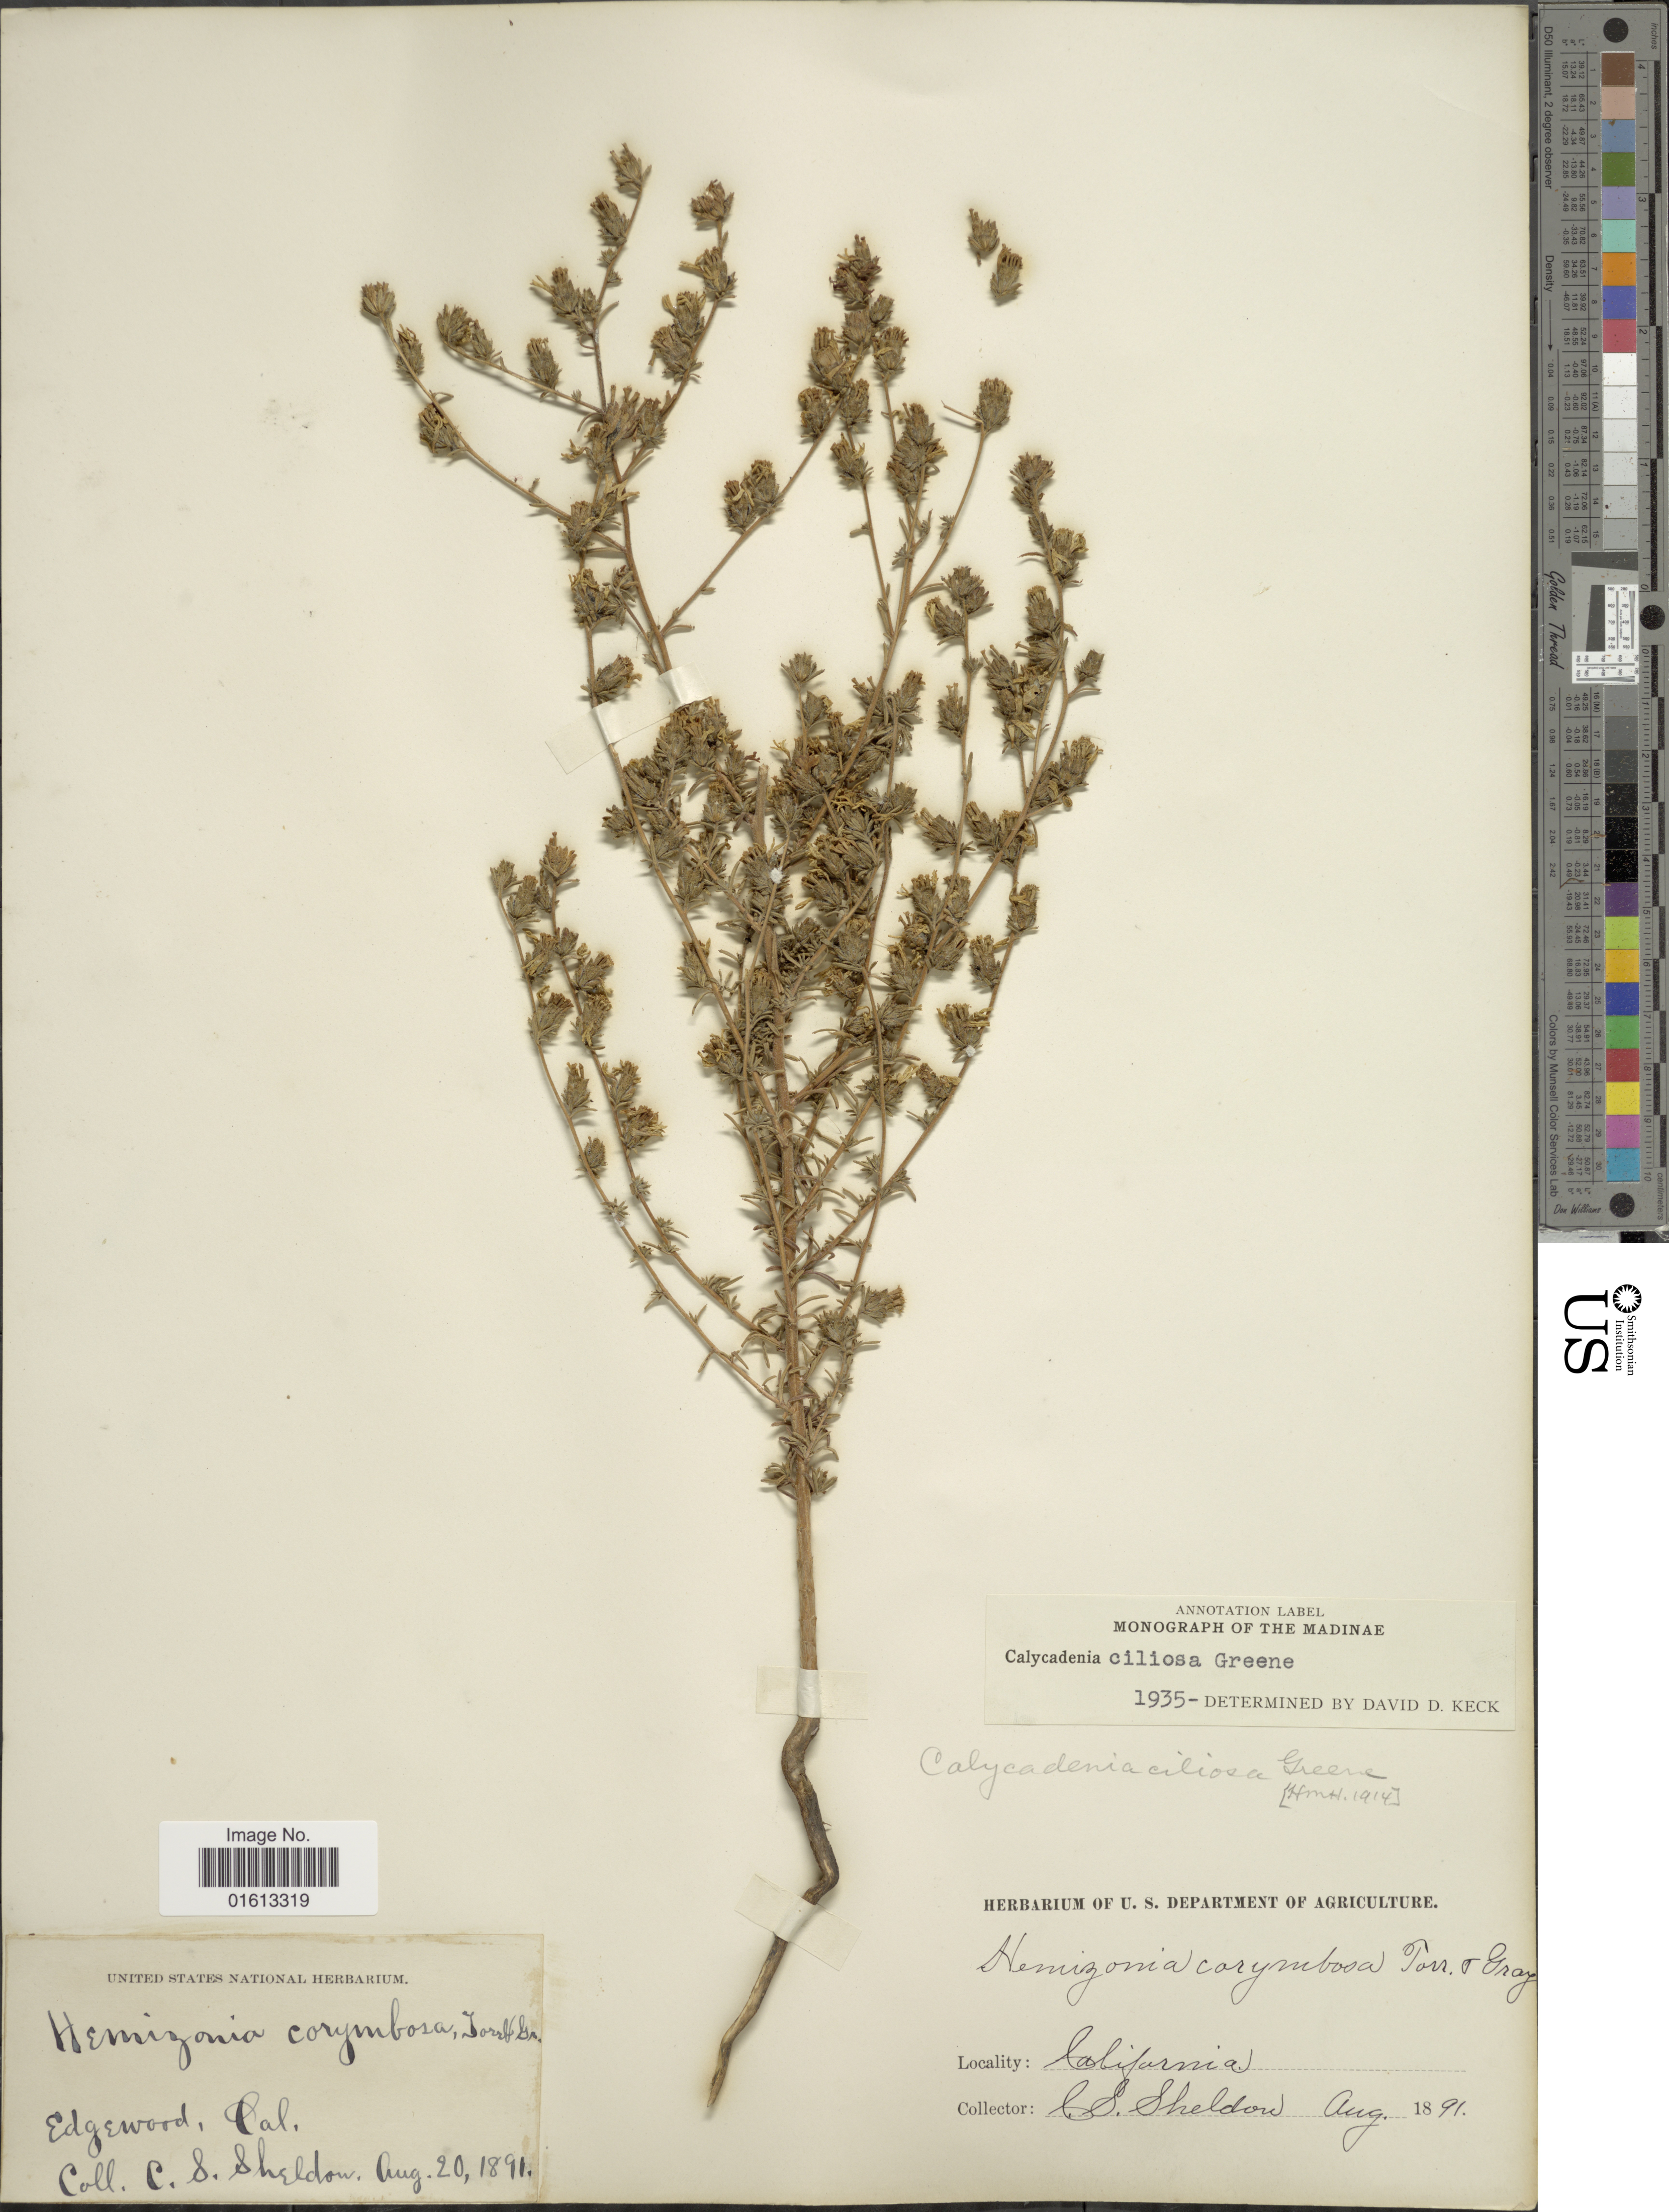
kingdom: Plantae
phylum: Tracheophyta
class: Magnoliopsida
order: Asterales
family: Asteraceae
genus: Calycadenia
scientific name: Calycadenia ciliosa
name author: Greene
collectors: C. S. Sheldon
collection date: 1891-08-20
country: United States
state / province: California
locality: Edgewood, Cal.